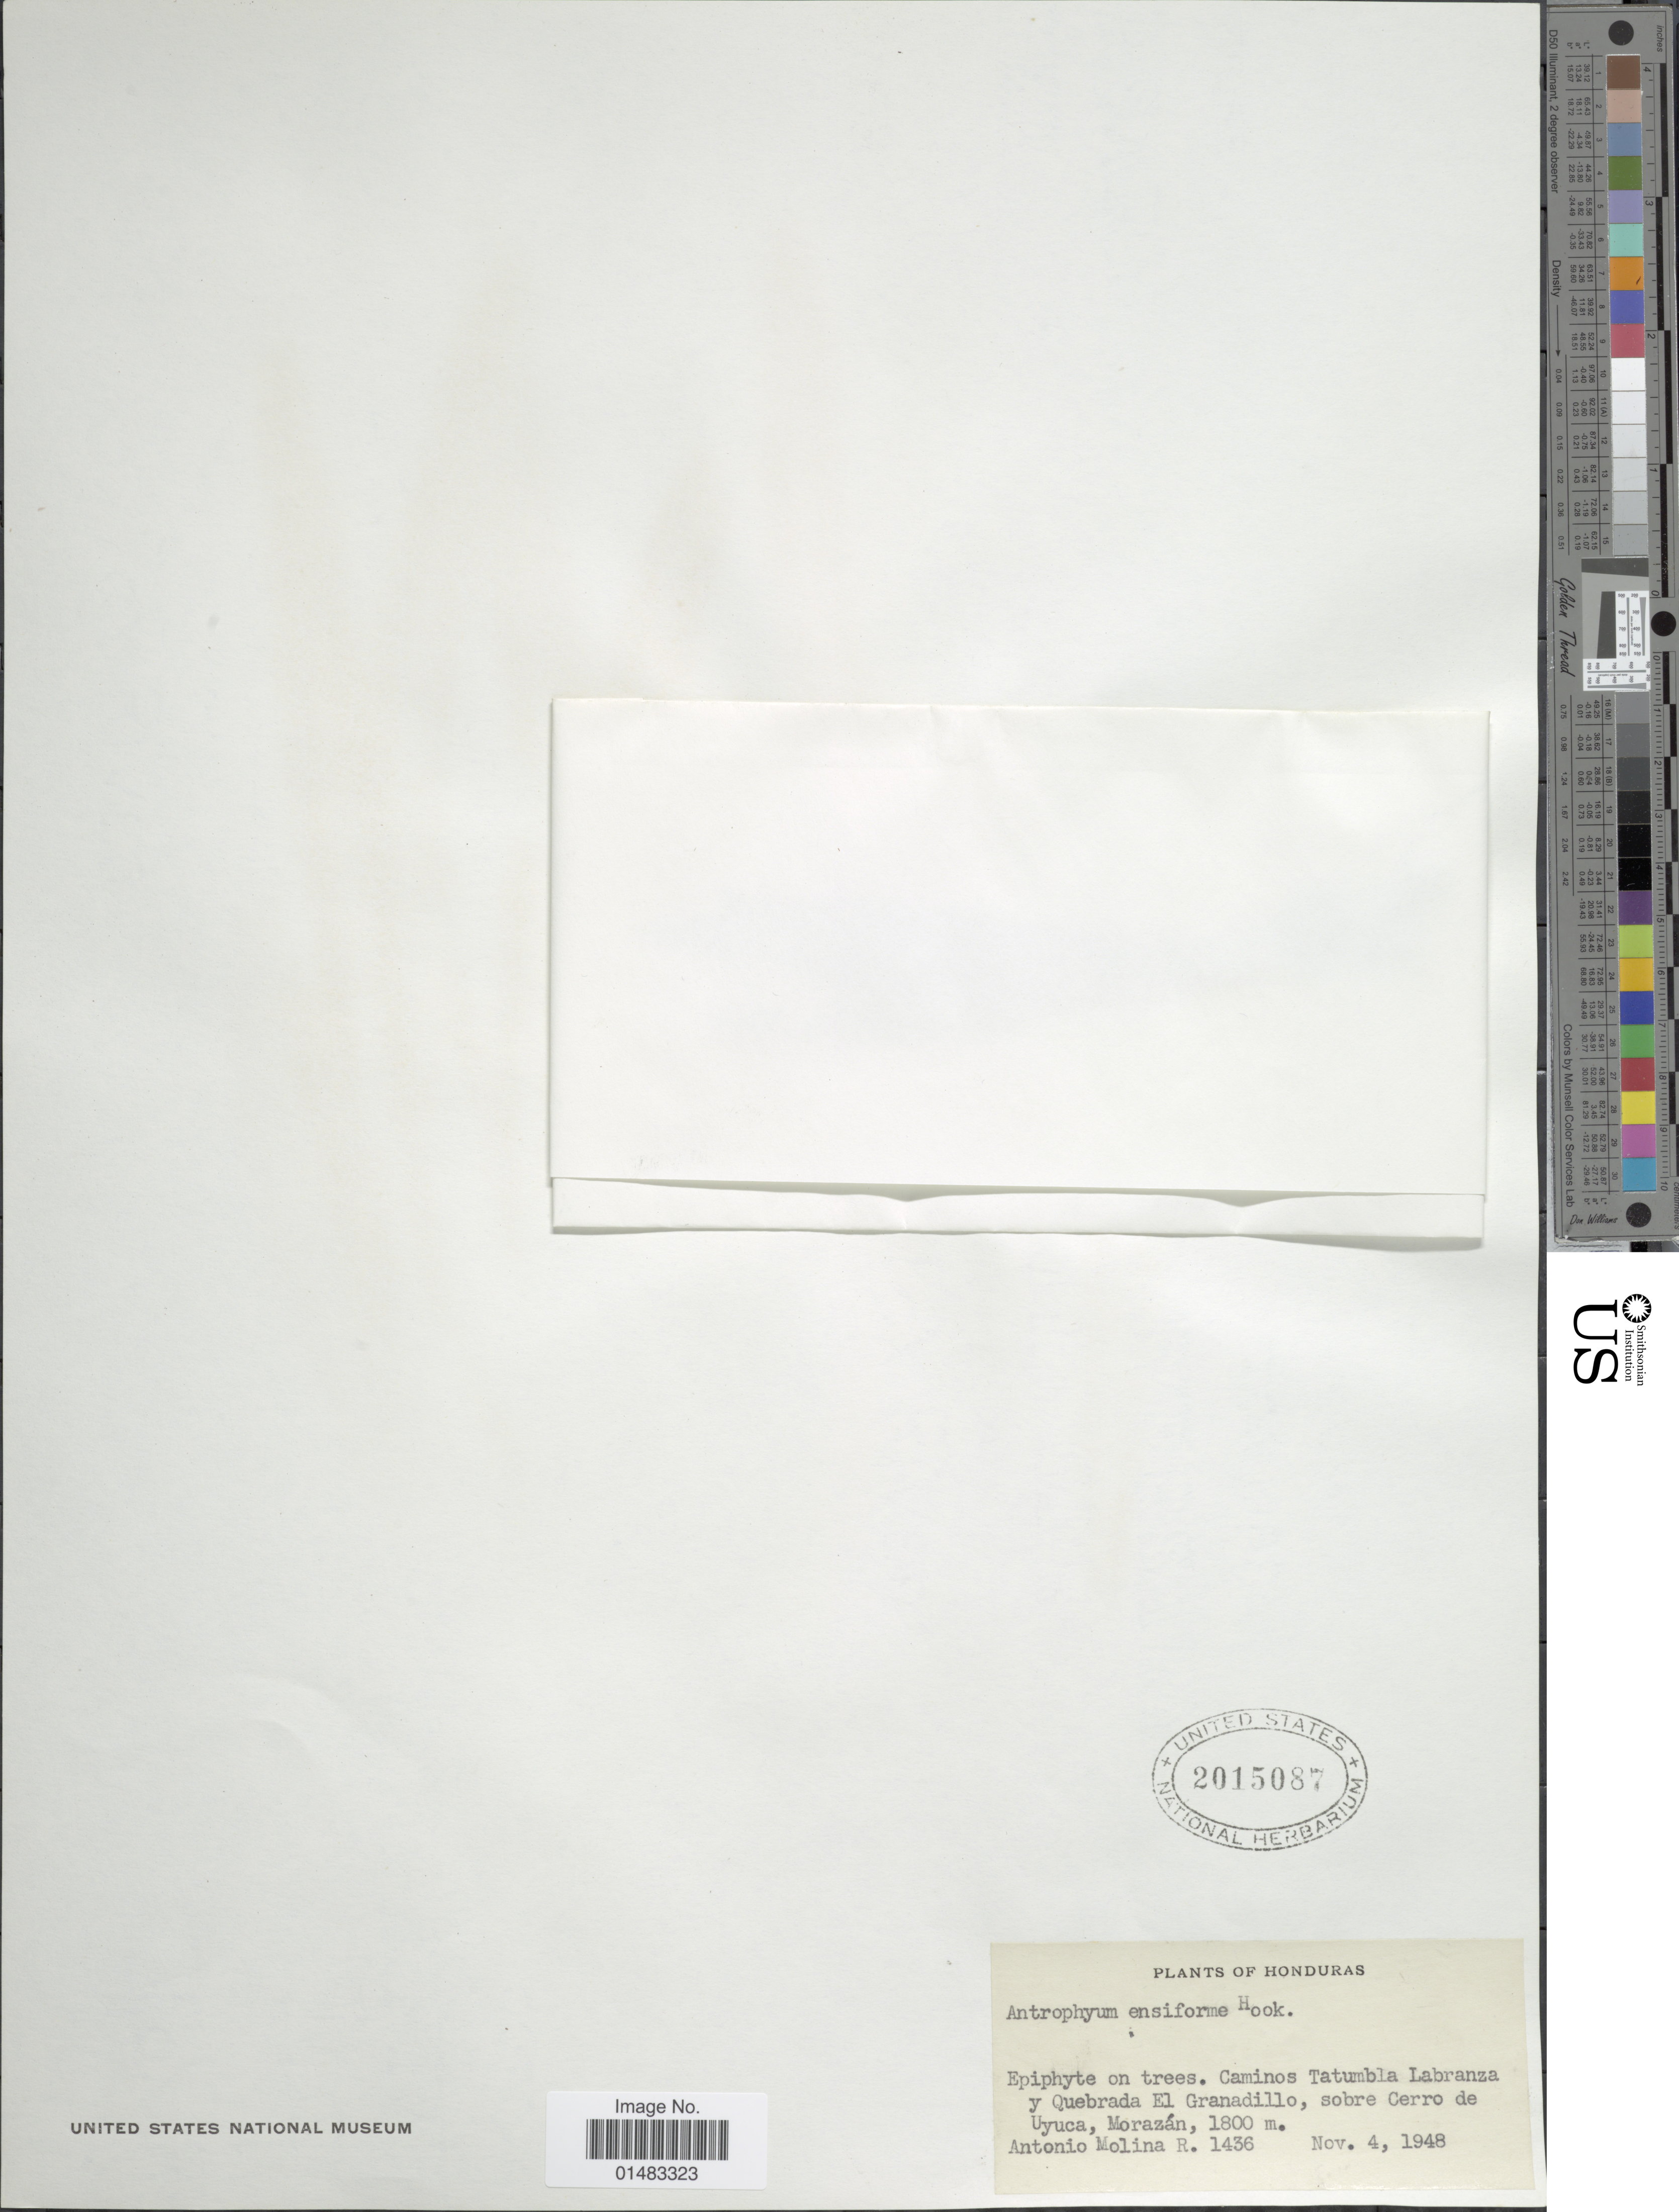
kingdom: Plantae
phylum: Tracheophyta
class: Polypodiopsida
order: Polypodiales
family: Pteridaceae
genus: Scoliosorus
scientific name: Scoliosorus ensiformis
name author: (Hook.) T. Moore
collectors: A. R. Molina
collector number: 1436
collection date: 1948-11-04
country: Honduras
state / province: Fco. Morazán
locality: Plants of Honduras, epiphyte on trees. Caminos Tatumbla Labranza y Quebrada El Granadillo, sobre Cerro de Uyuca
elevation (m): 1800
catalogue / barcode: US 2015087